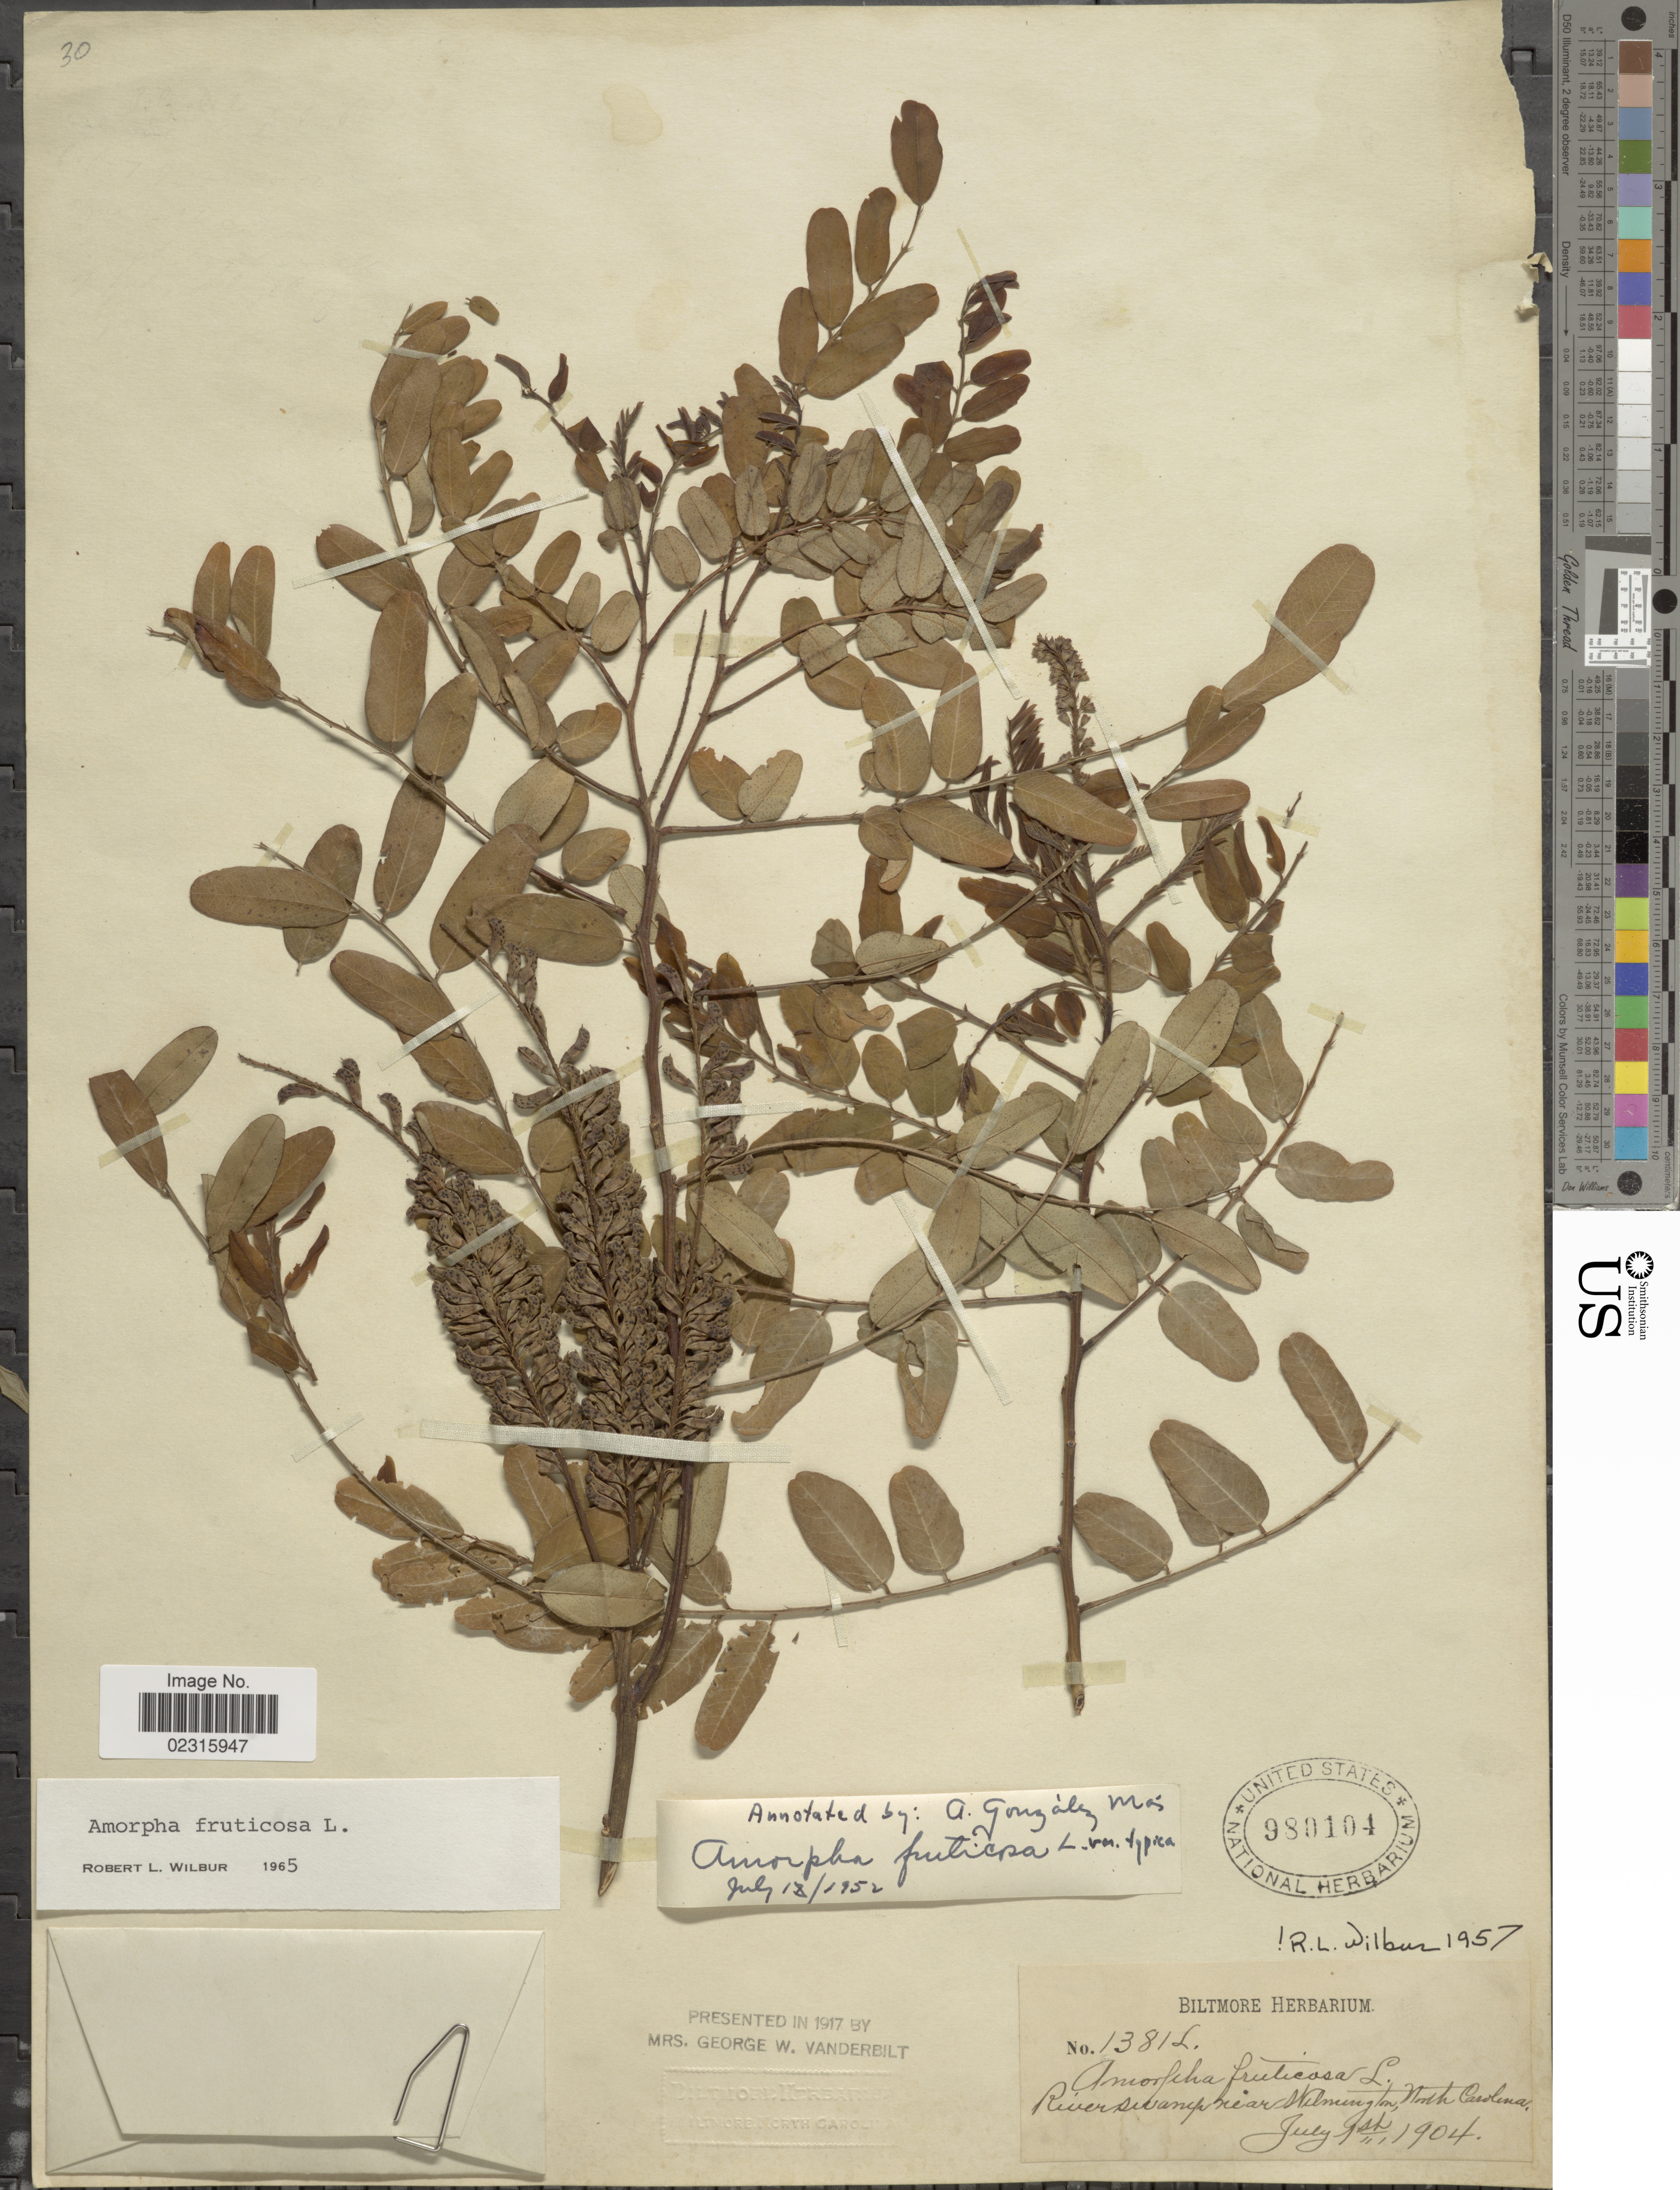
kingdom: Plantae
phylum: Tracheophyta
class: Magnoliopsida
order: Fabales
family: Fabaceae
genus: Amorpha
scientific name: Amorpha fruticosa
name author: L.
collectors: ex herb. Biltmore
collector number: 1381L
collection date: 1904-07-01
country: United States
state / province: North Carolina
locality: River swamp near Wilmington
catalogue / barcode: US 980104